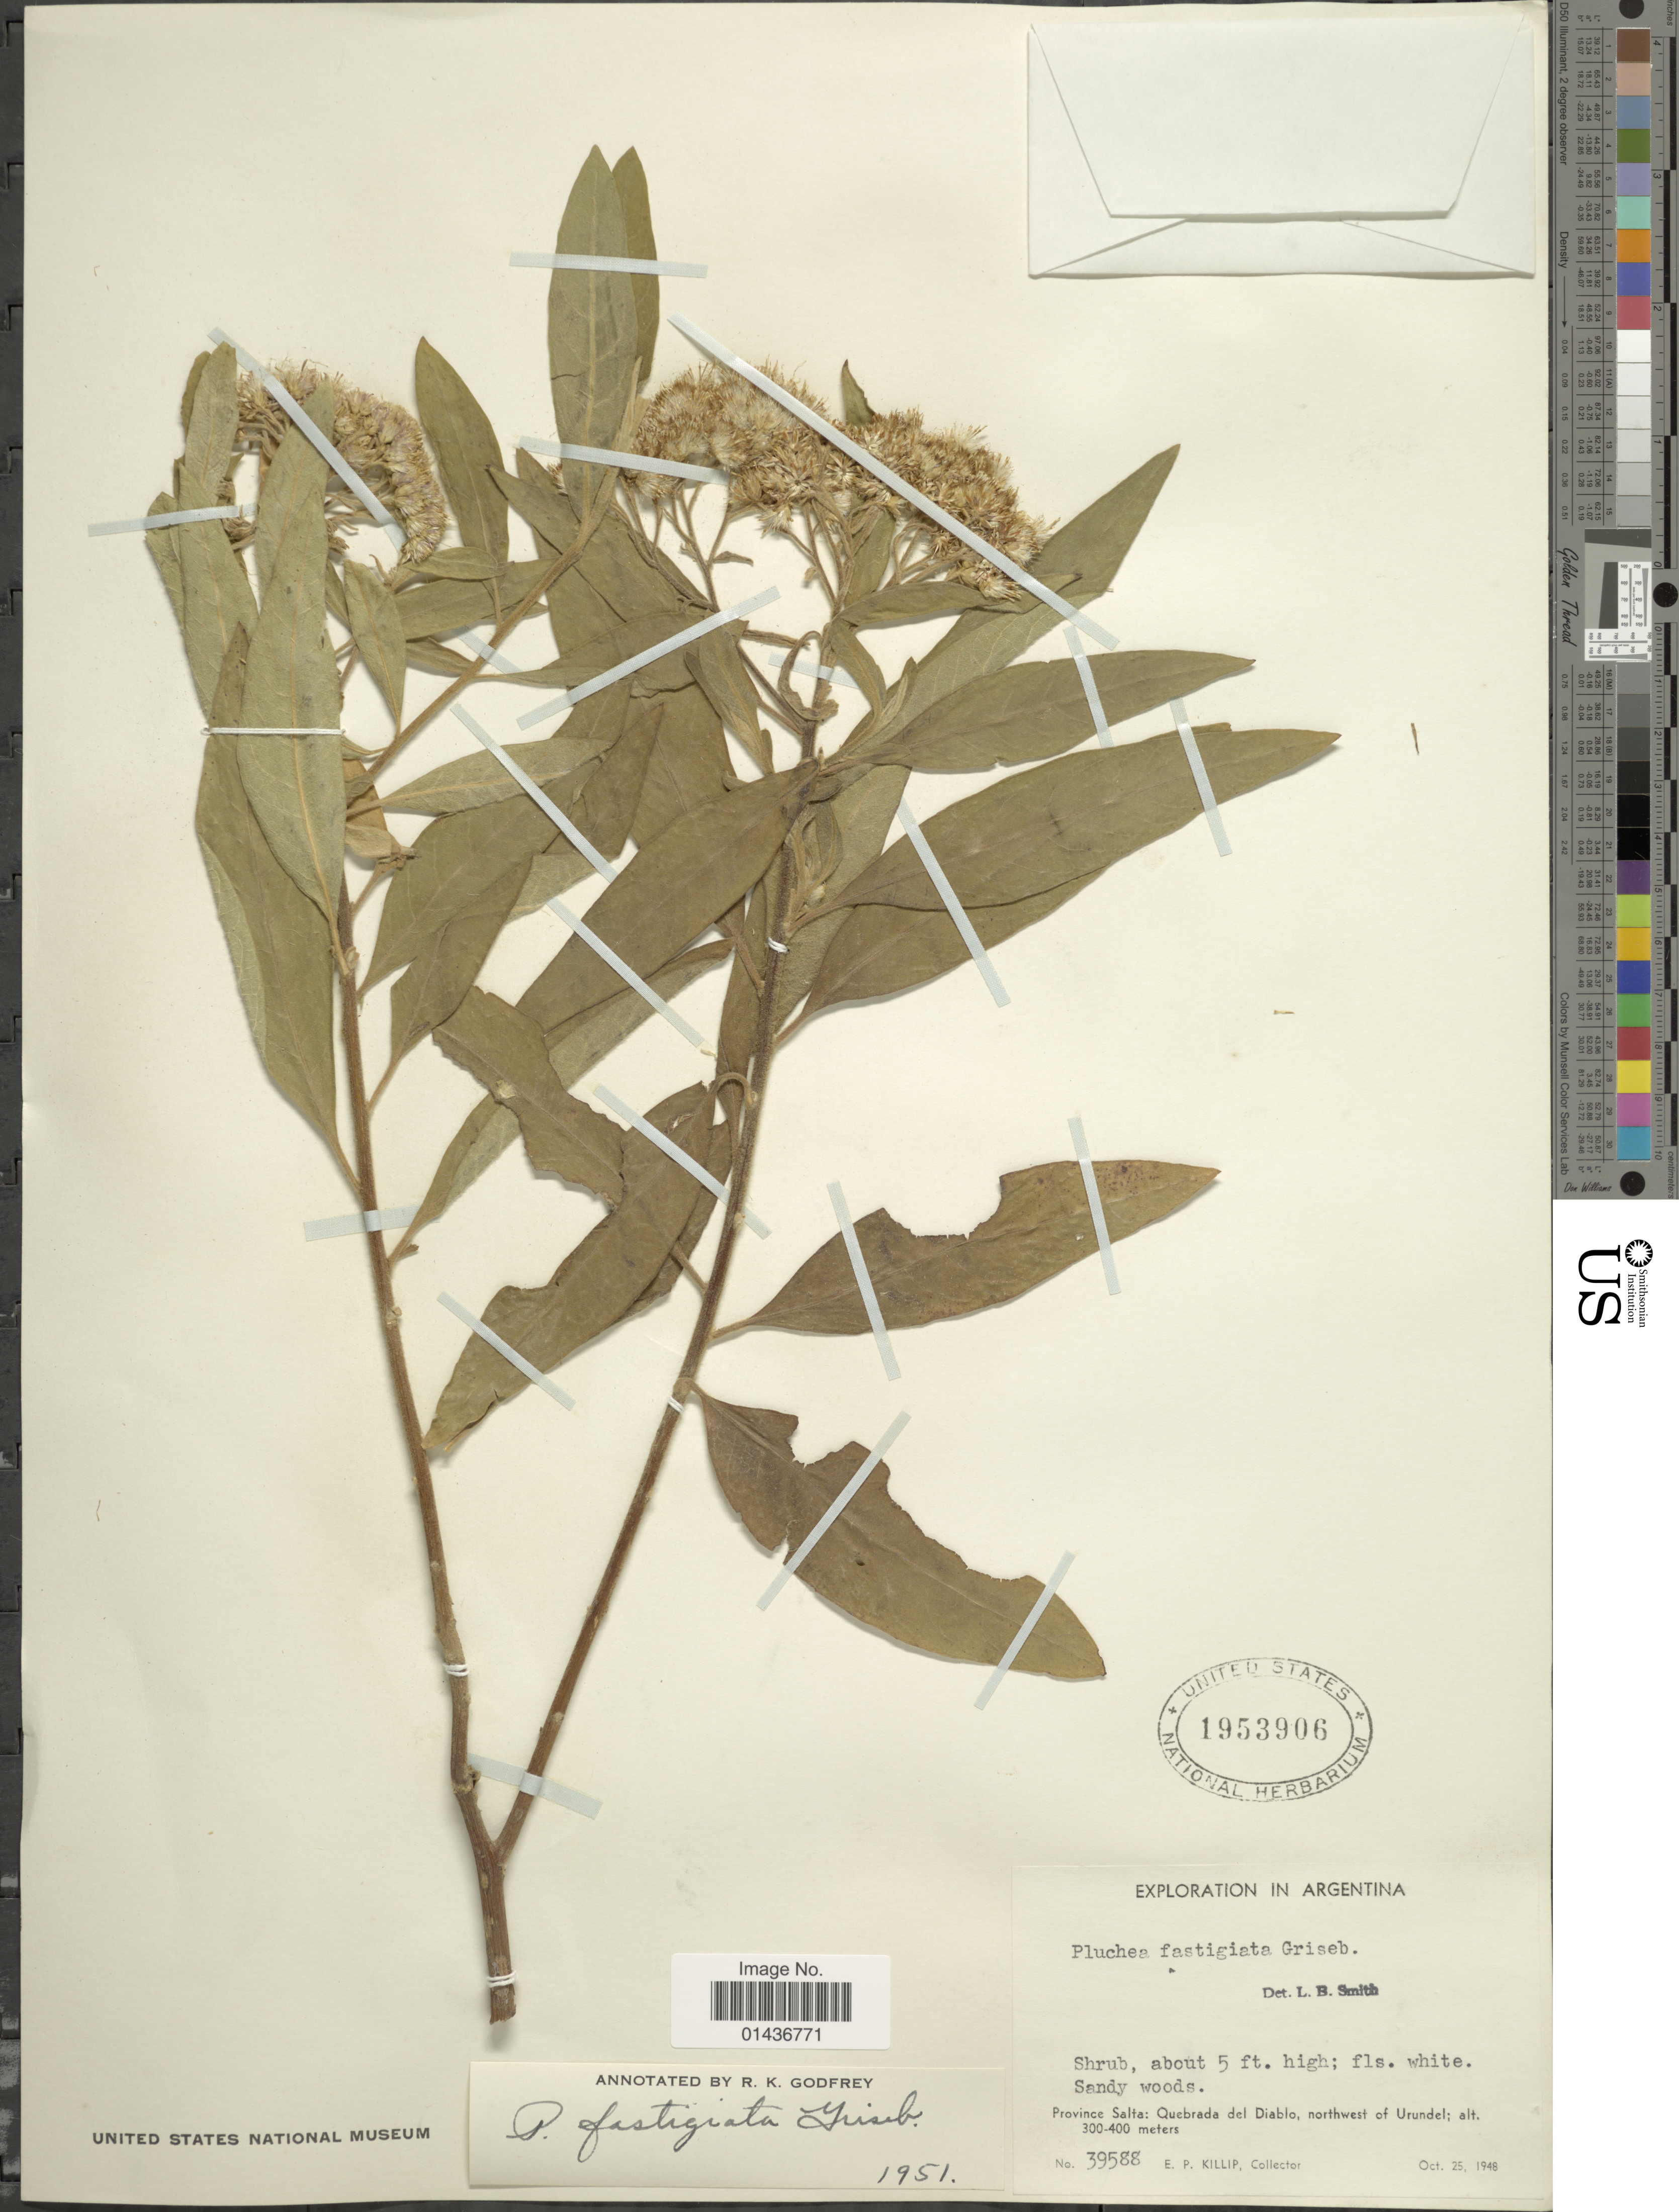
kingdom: Plantae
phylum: Tracheophyta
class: Magnoliopsida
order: Asterales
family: Asteraceae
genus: Pluchea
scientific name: Pluchea fastigiata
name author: Griseb.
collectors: E. P. Killip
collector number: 39588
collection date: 1948-10-25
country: Argentina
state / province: Salta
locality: Province Salta: Quebradal del Diablo, northwest of Urundel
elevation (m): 300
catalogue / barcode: US 1953906